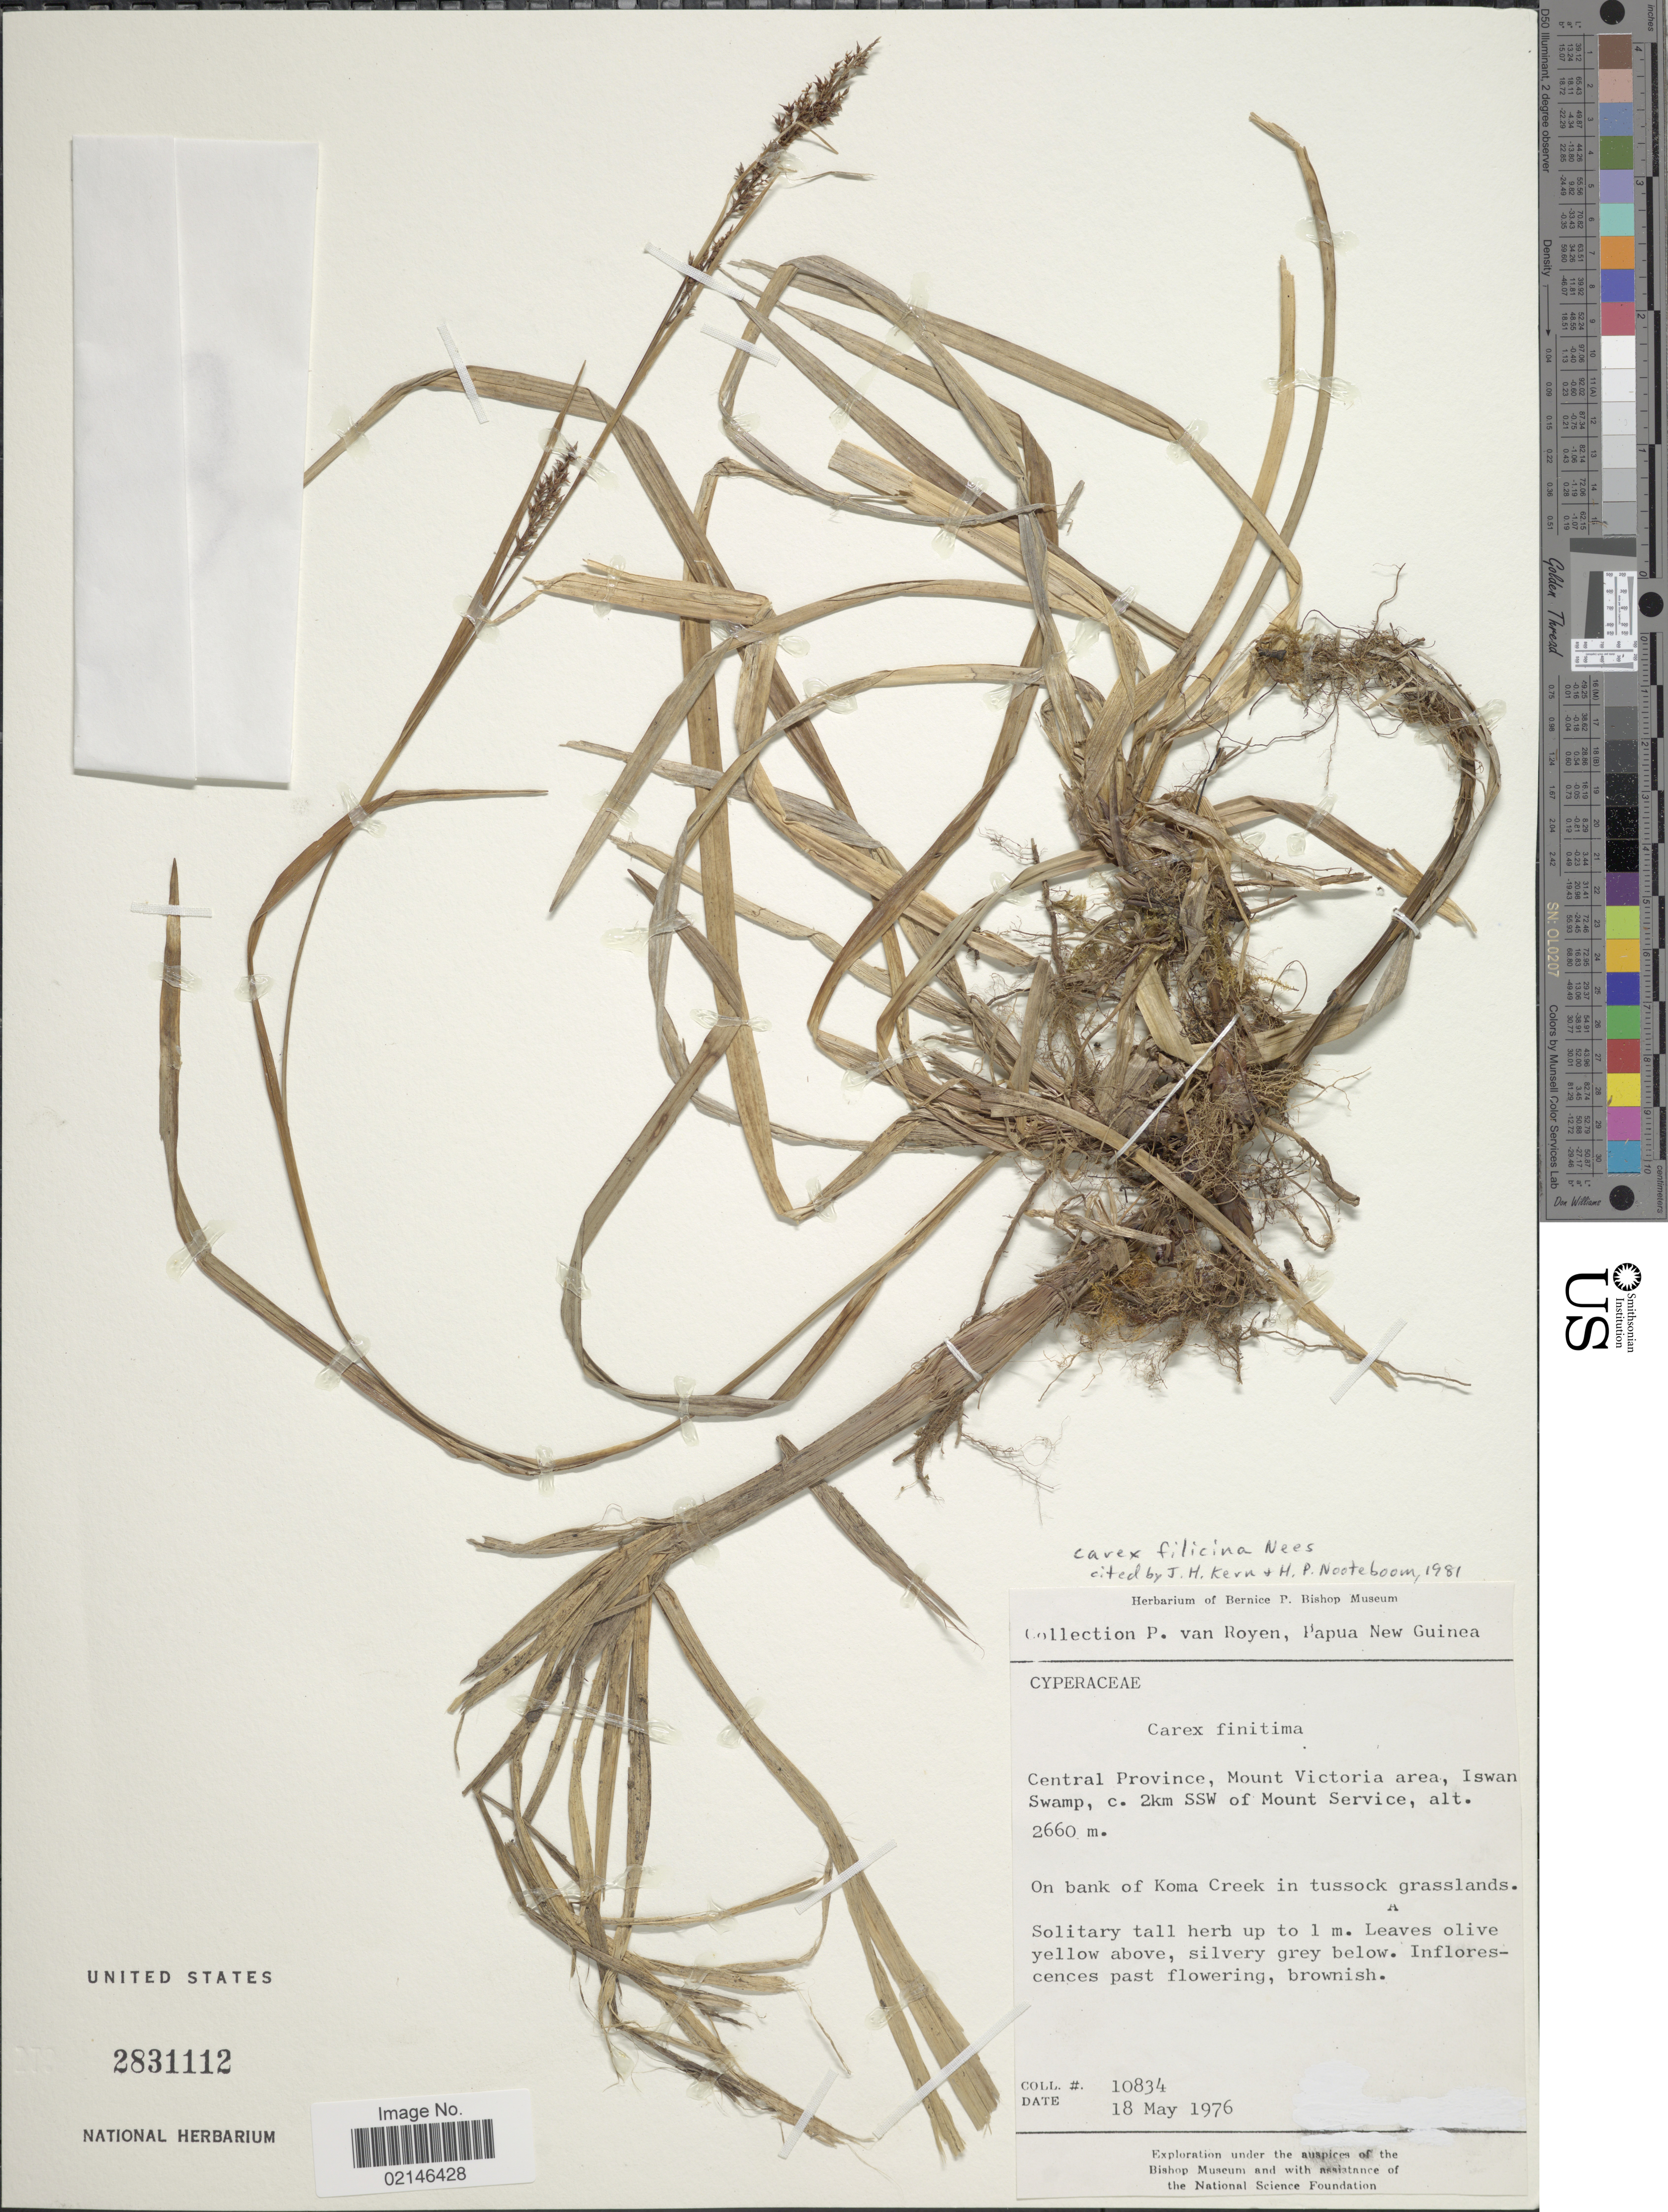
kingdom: Plantae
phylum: Tracheophyta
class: Liliopsida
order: Poales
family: Cyperaceae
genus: Carex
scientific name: Carex filicina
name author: Nees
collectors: P. van Royen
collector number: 10834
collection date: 1976-05-18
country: Papua New Guinea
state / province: Central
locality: Central Province, Mount Victoria area, Iswan Swamp, c. 2 km SSW of Mount Service, On bank of Koma Creek in tussock grasslands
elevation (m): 2660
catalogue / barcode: US 2831112